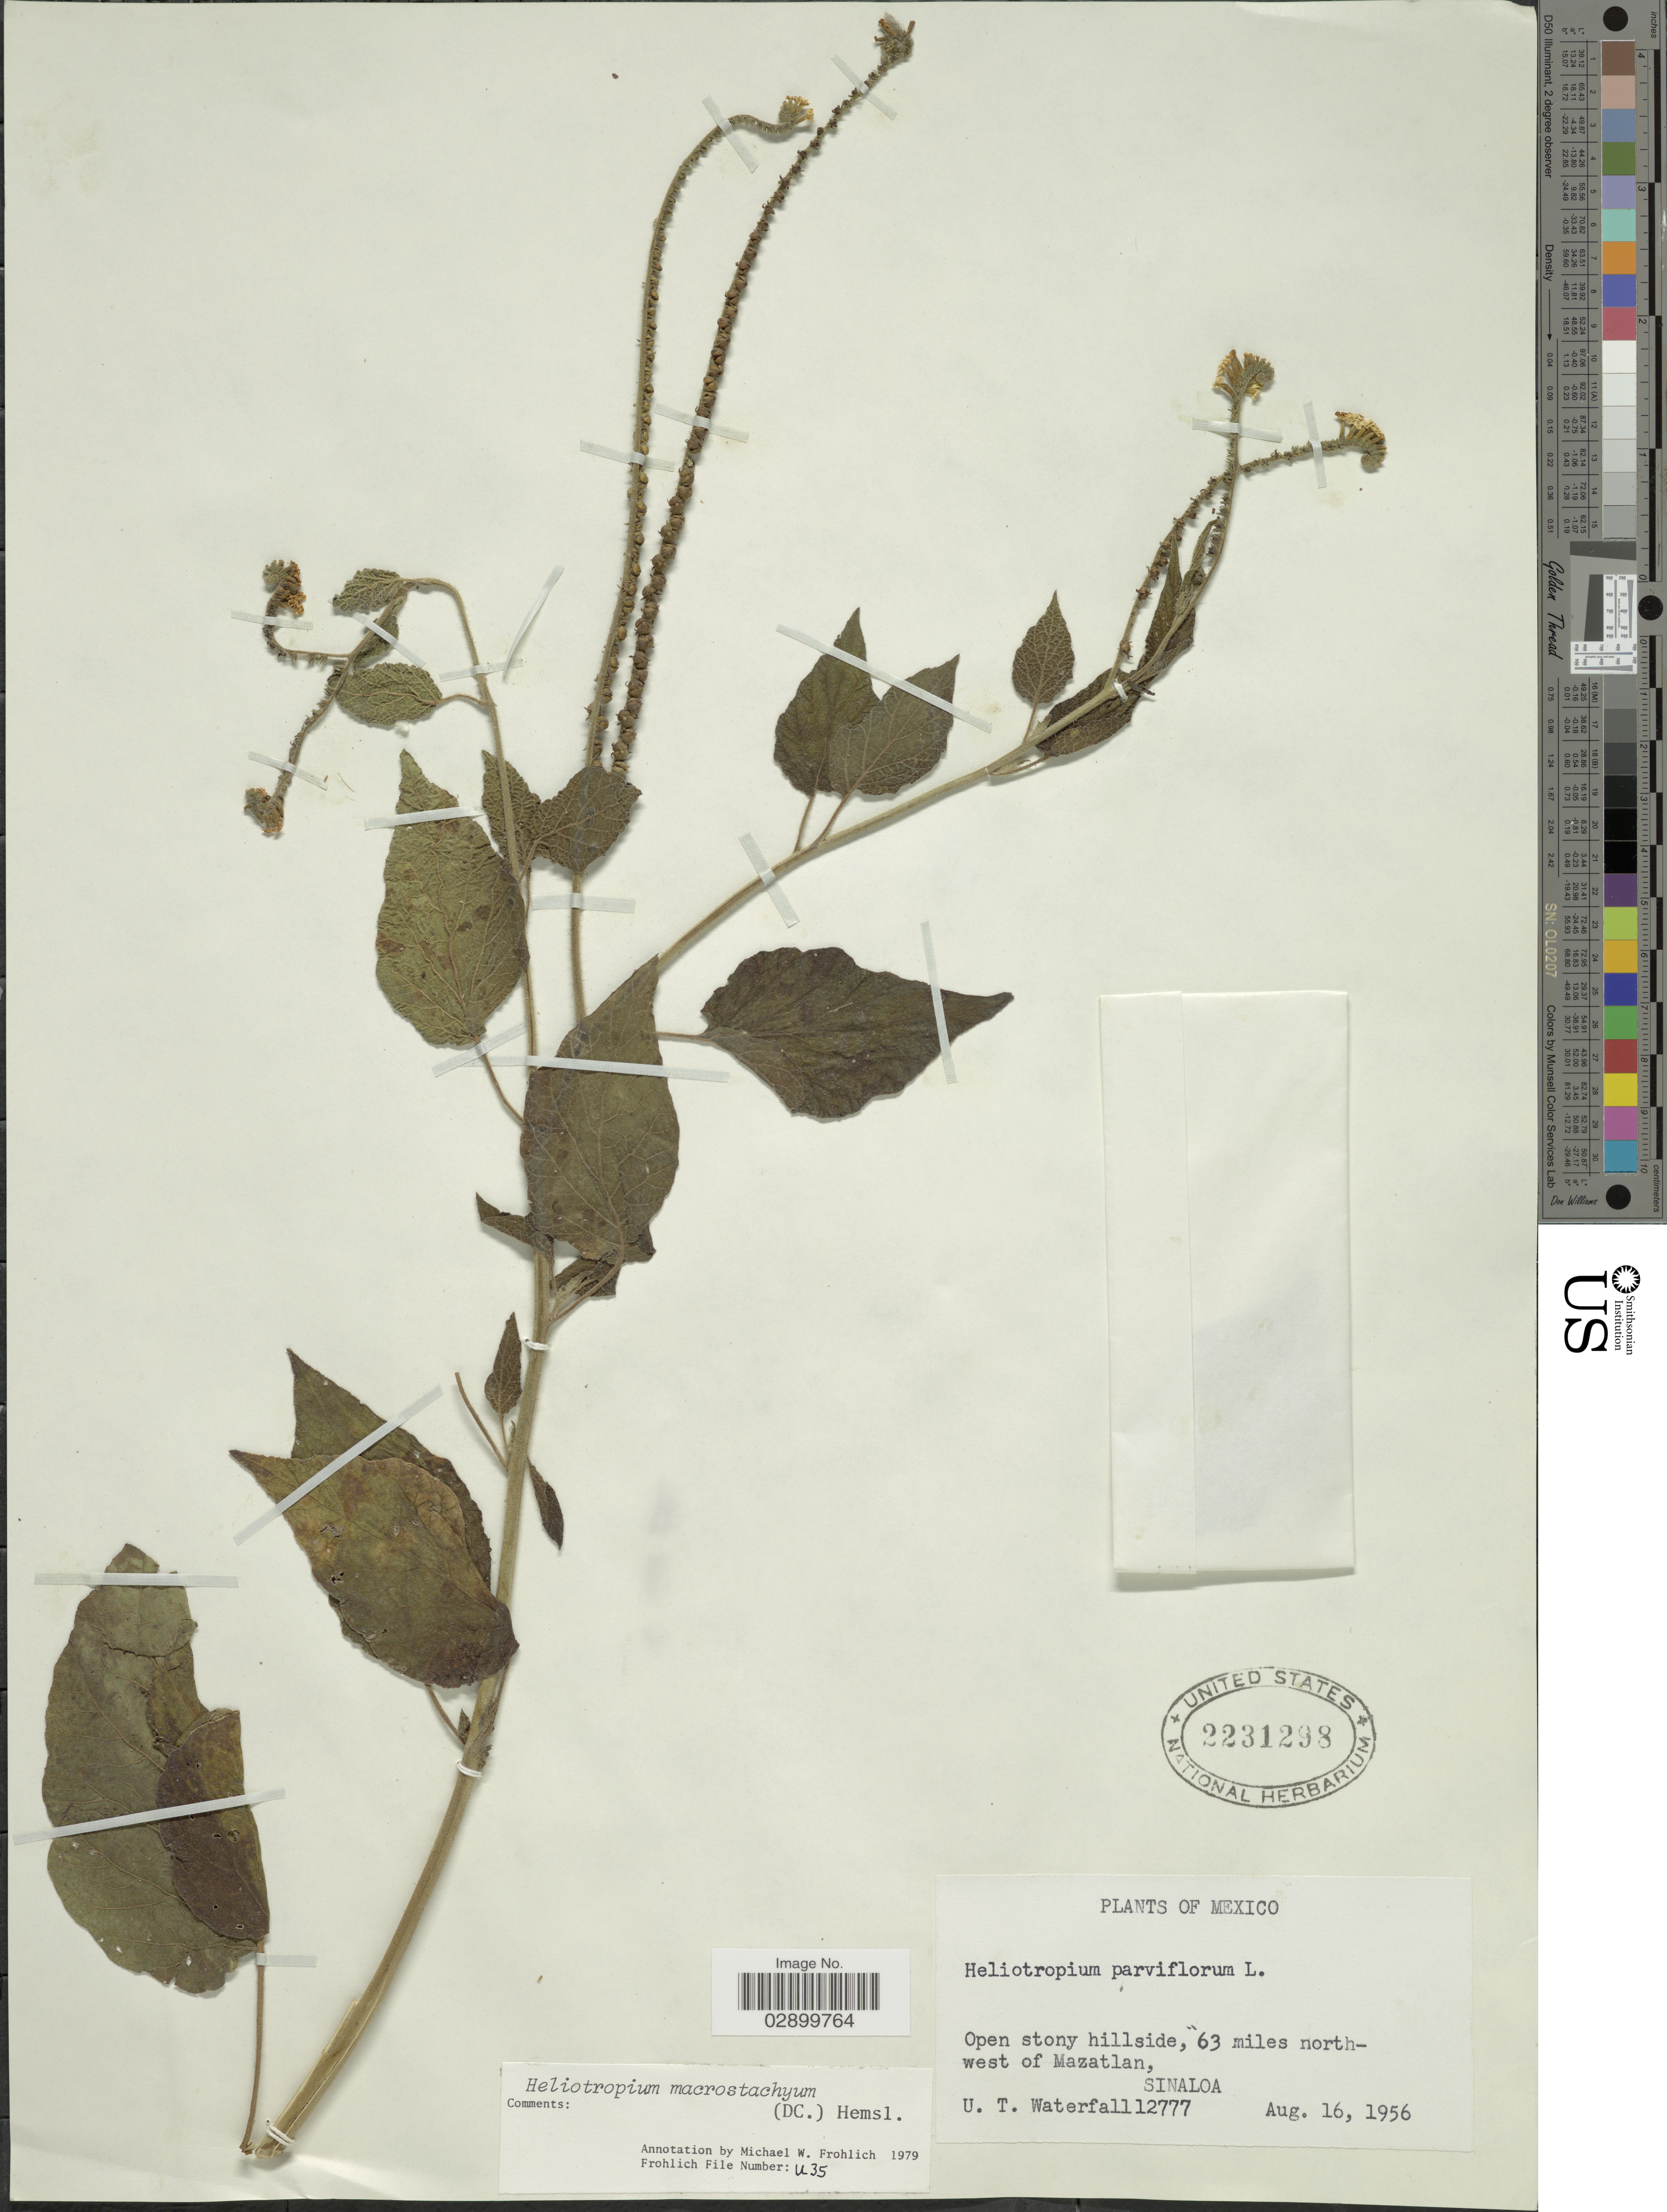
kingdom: Plantae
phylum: Tracheophyta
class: Magnoliopsida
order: Boraginales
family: Heliotropiaceae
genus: Heliotropium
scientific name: Heliotropium macrostachyum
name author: (DC.) Hemsl.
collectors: U. T. Waterfall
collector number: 12777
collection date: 1956-08-16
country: Mexico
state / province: Sinaloa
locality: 63 miles northwest of Mazatlan.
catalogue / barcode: US 2231298